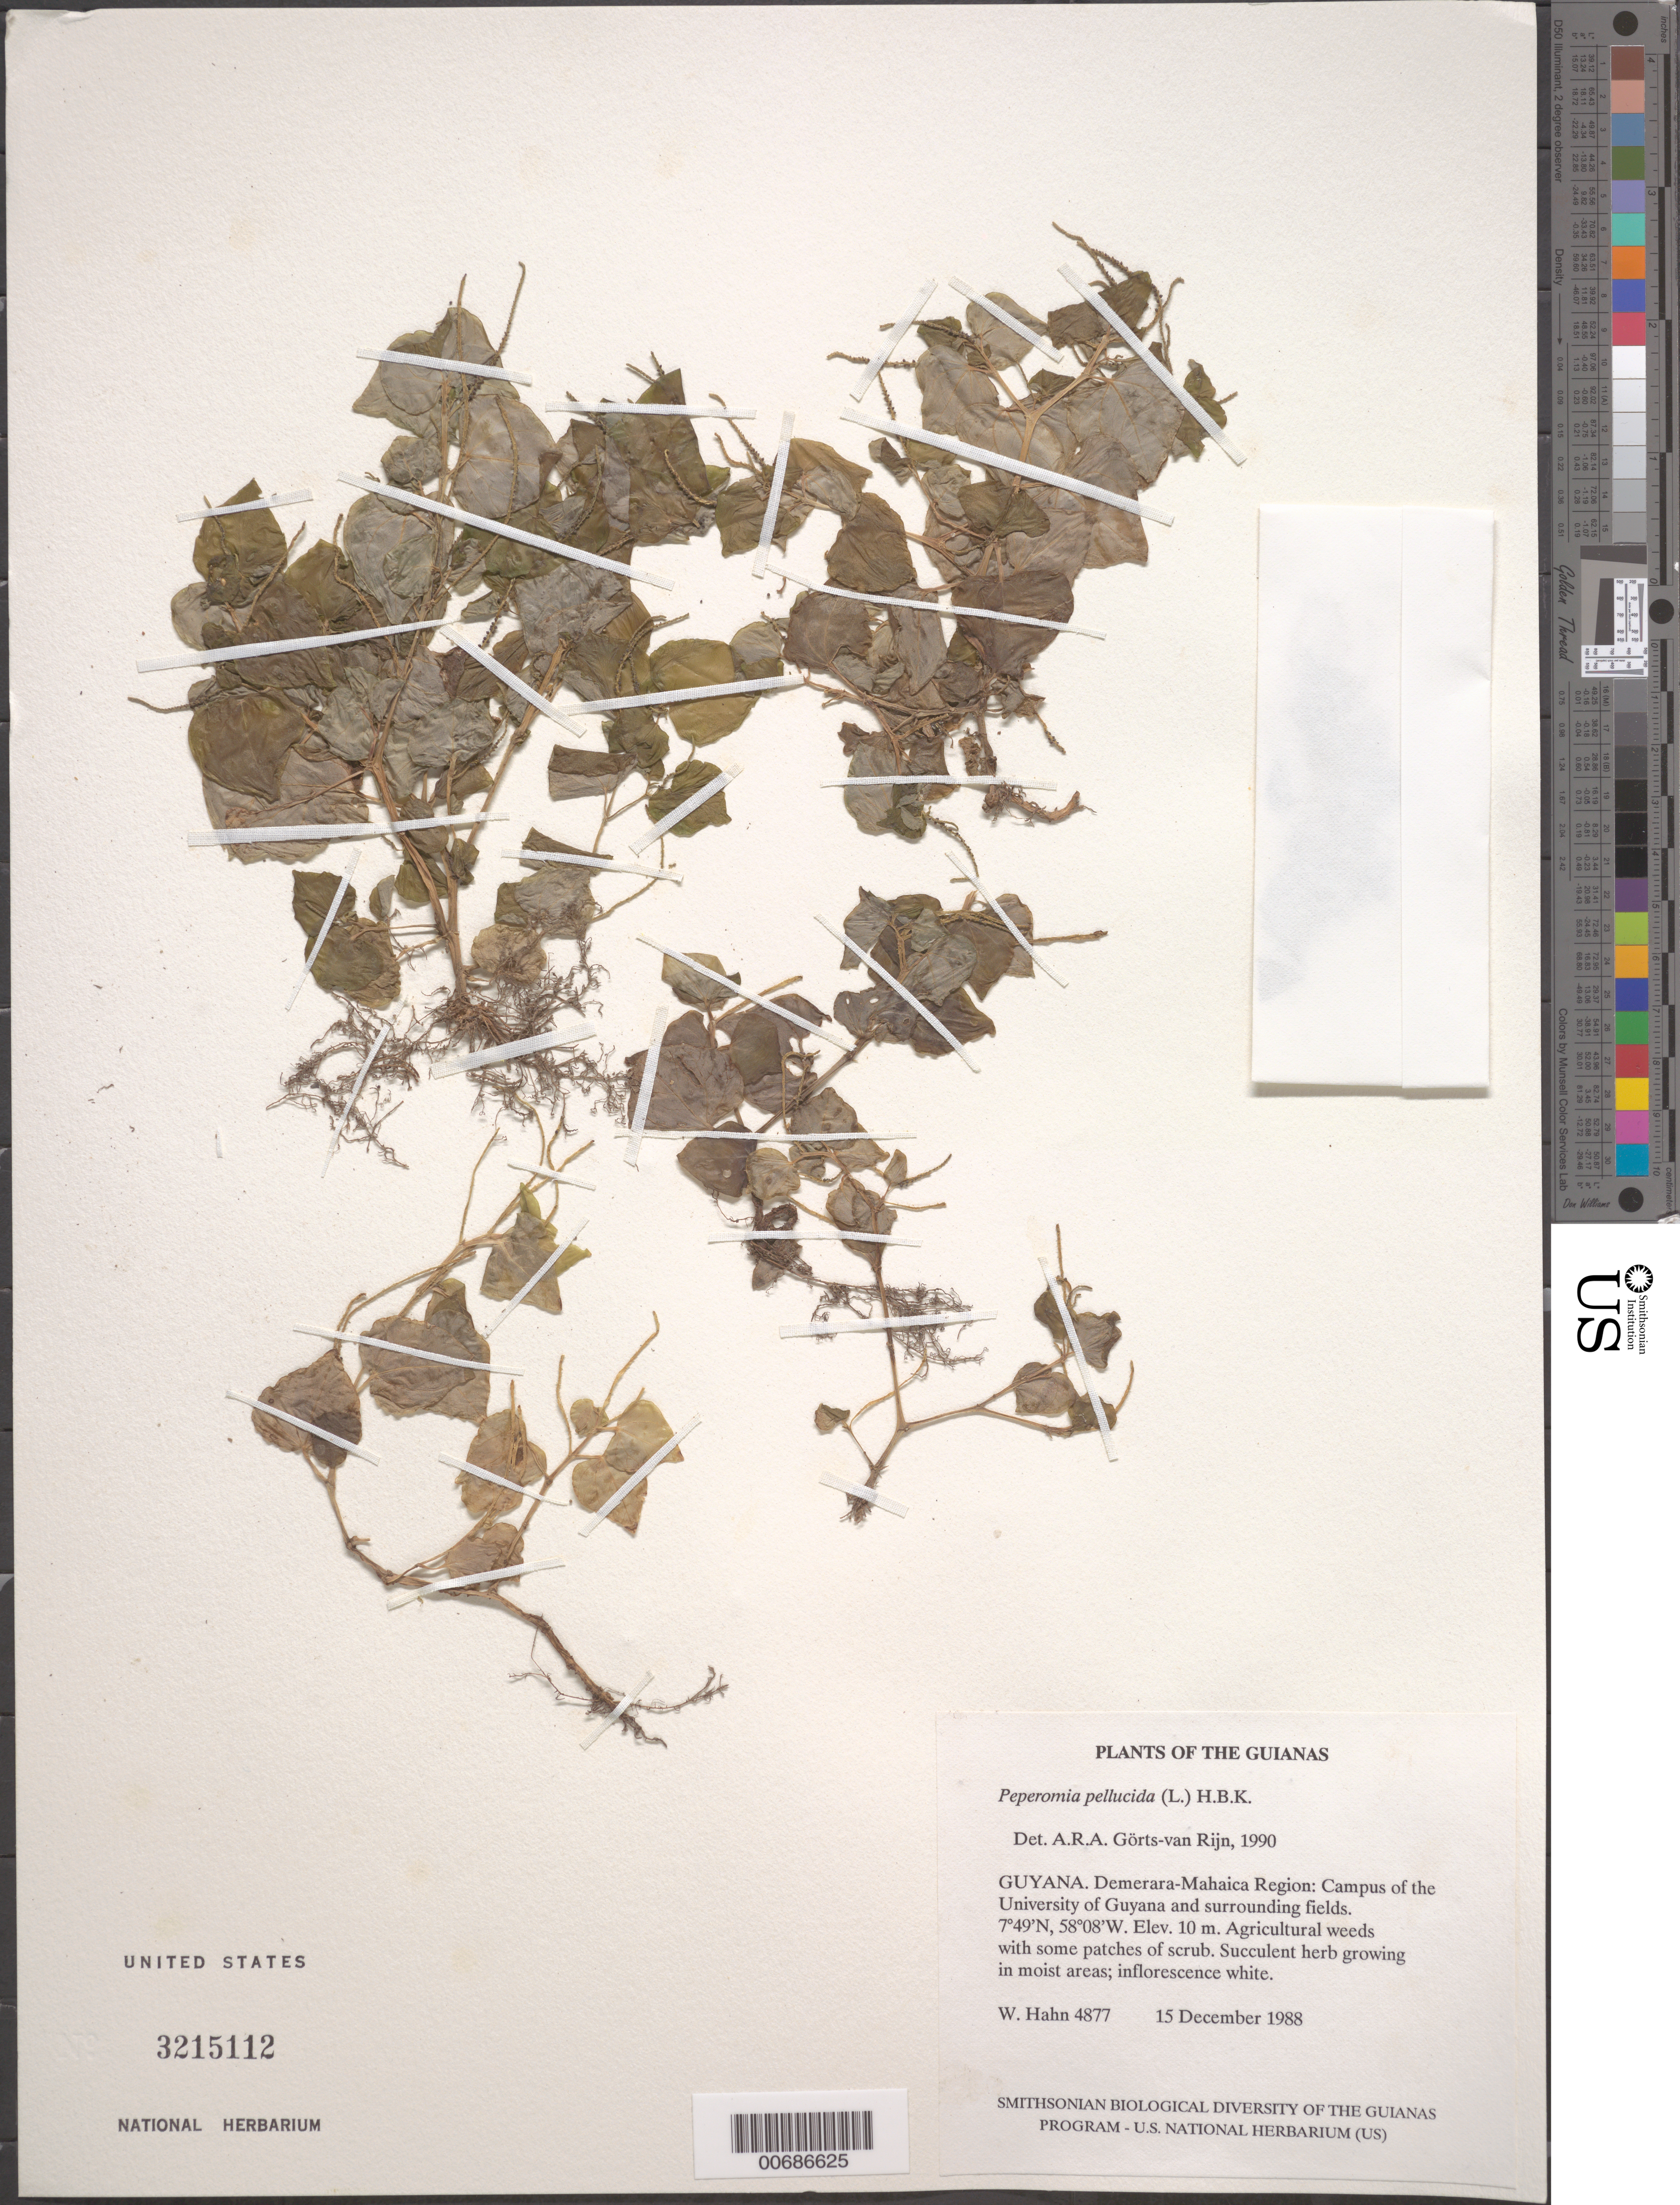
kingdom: Plantae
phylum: Tracheophyta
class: Magnoliopsida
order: Piperales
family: Piperaceae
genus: Peperomia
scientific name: Peperomia pellucida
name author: (L.) Kunth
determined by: Görts-van Rijn, A. R. A.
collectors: W. Hahn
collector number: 4877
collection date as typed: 15 December 1988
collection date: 1988-12-15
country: Guyana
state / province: Demerara-Mahaica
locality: Campus of the University of Guyana and surrounding fields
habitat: Agricultural weeds with some patches of scrub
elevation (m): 10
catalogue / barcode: US 3215112